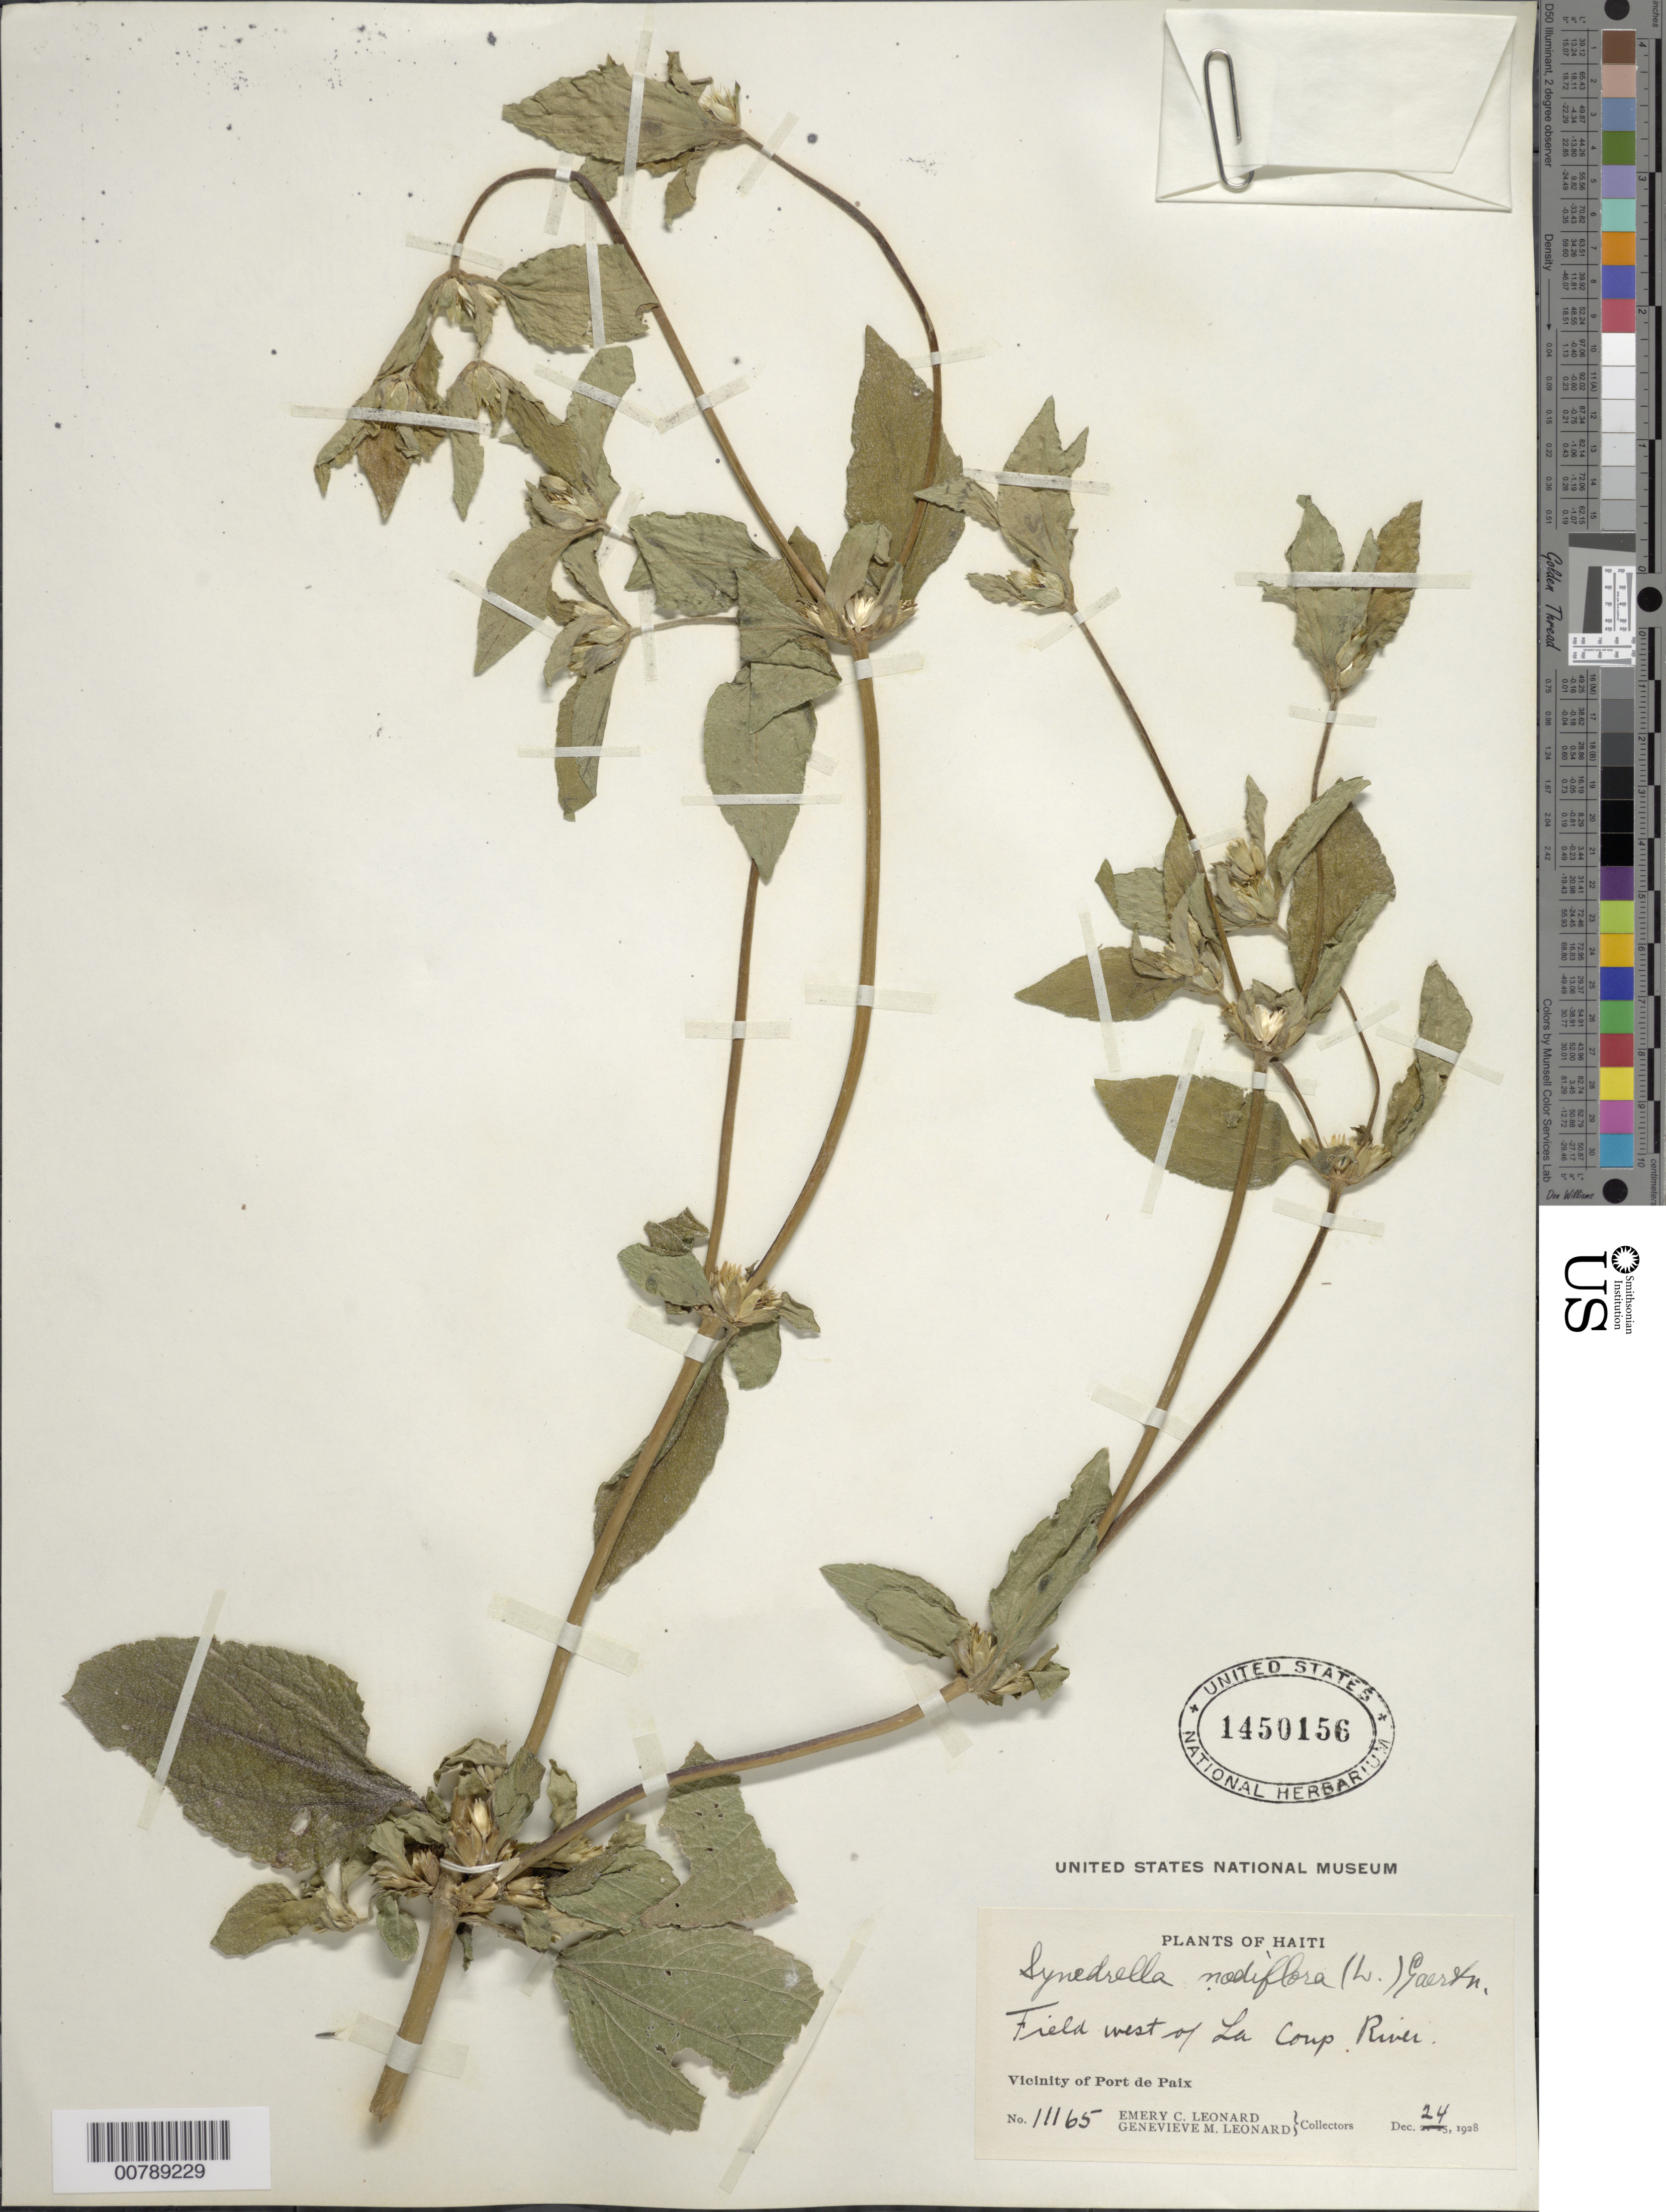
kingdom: Plantae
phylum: Tracheophyta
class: Magnoliopsida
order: Asterales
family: Asteraceae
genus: Synedrella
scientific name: Synedrella nodiflora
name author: (L.) Gaertn.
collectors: E. C. Leonard & G. M. Leonard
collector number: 11165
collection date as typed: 24 Dec 1928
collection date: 1928-12-24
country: Haiti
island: Hispaniola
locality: Vicinity of Port de Paix. Field west of La Coup River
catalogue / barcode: US 1450156